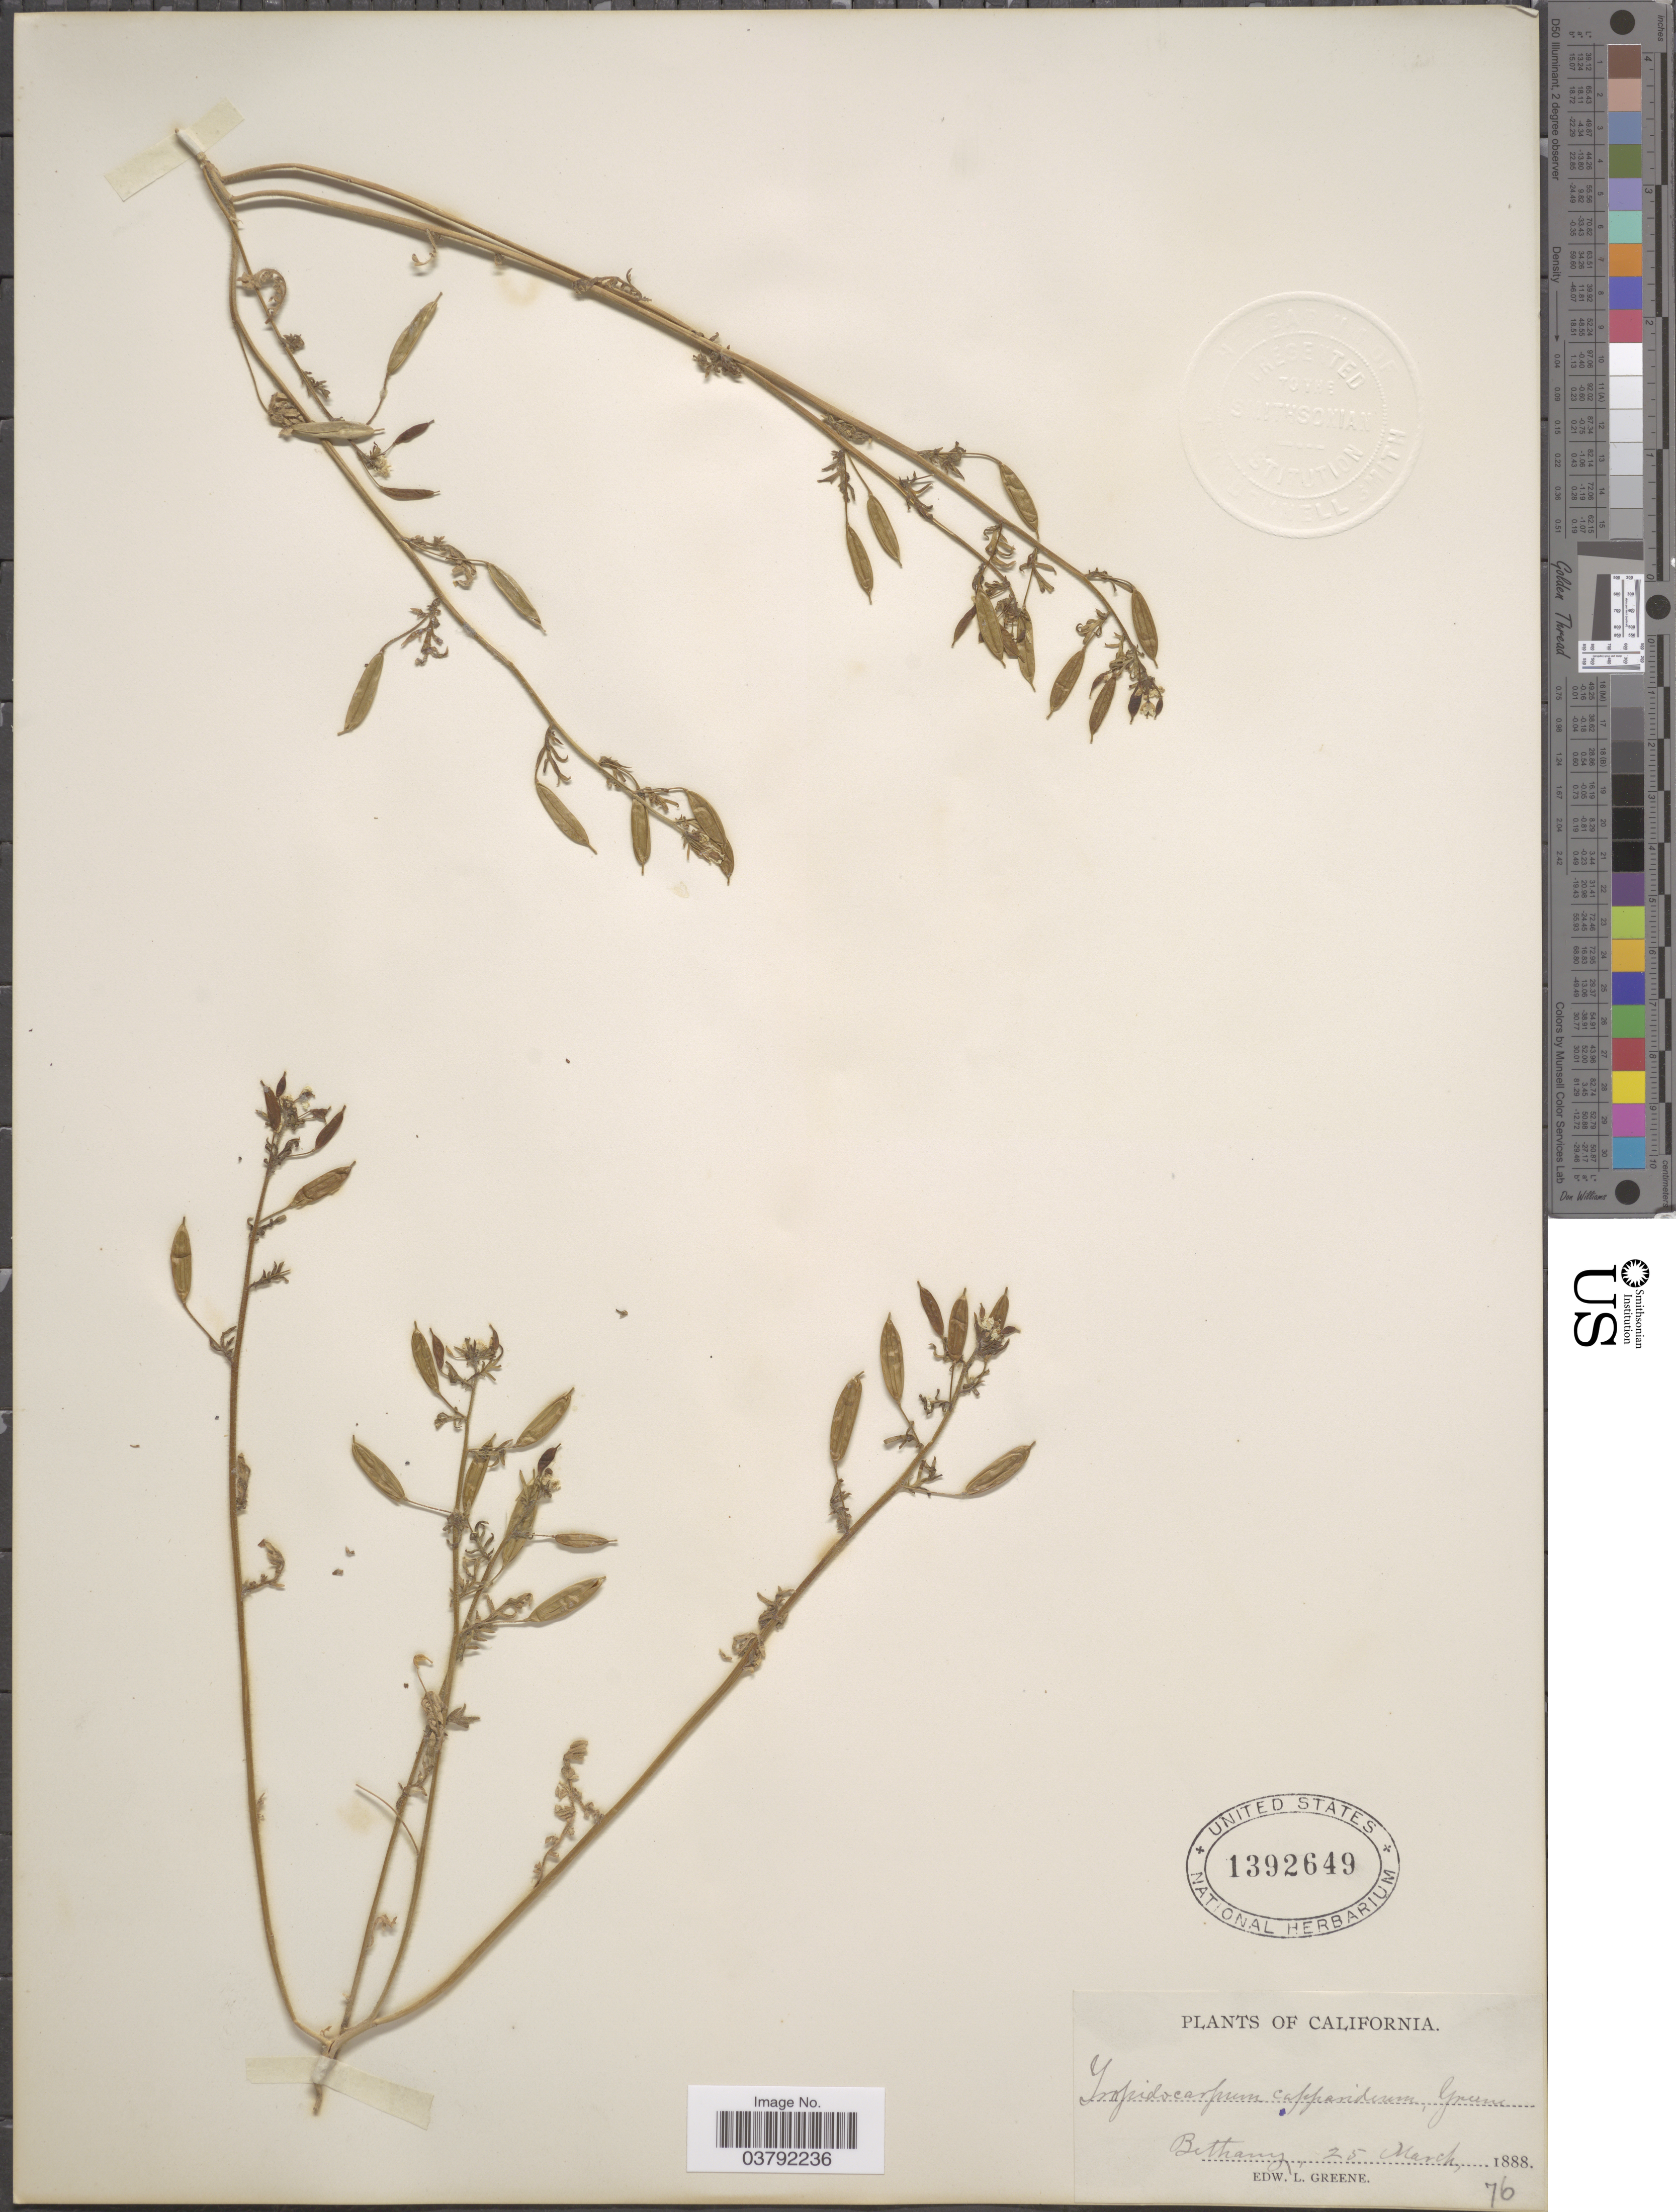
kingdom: Plantae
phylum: Tracheophyta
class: Magnoliopsida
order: Brassicales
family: Brassicaceae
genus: Tropidocarpum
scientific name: Tropidocarpum capparideum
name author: (Al-Shehbaz) Al-Shehbaz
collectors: E. L. Greene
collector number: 76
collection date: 1888-03-25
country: United States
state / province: California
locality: Bethany.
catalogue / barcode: US 1392649